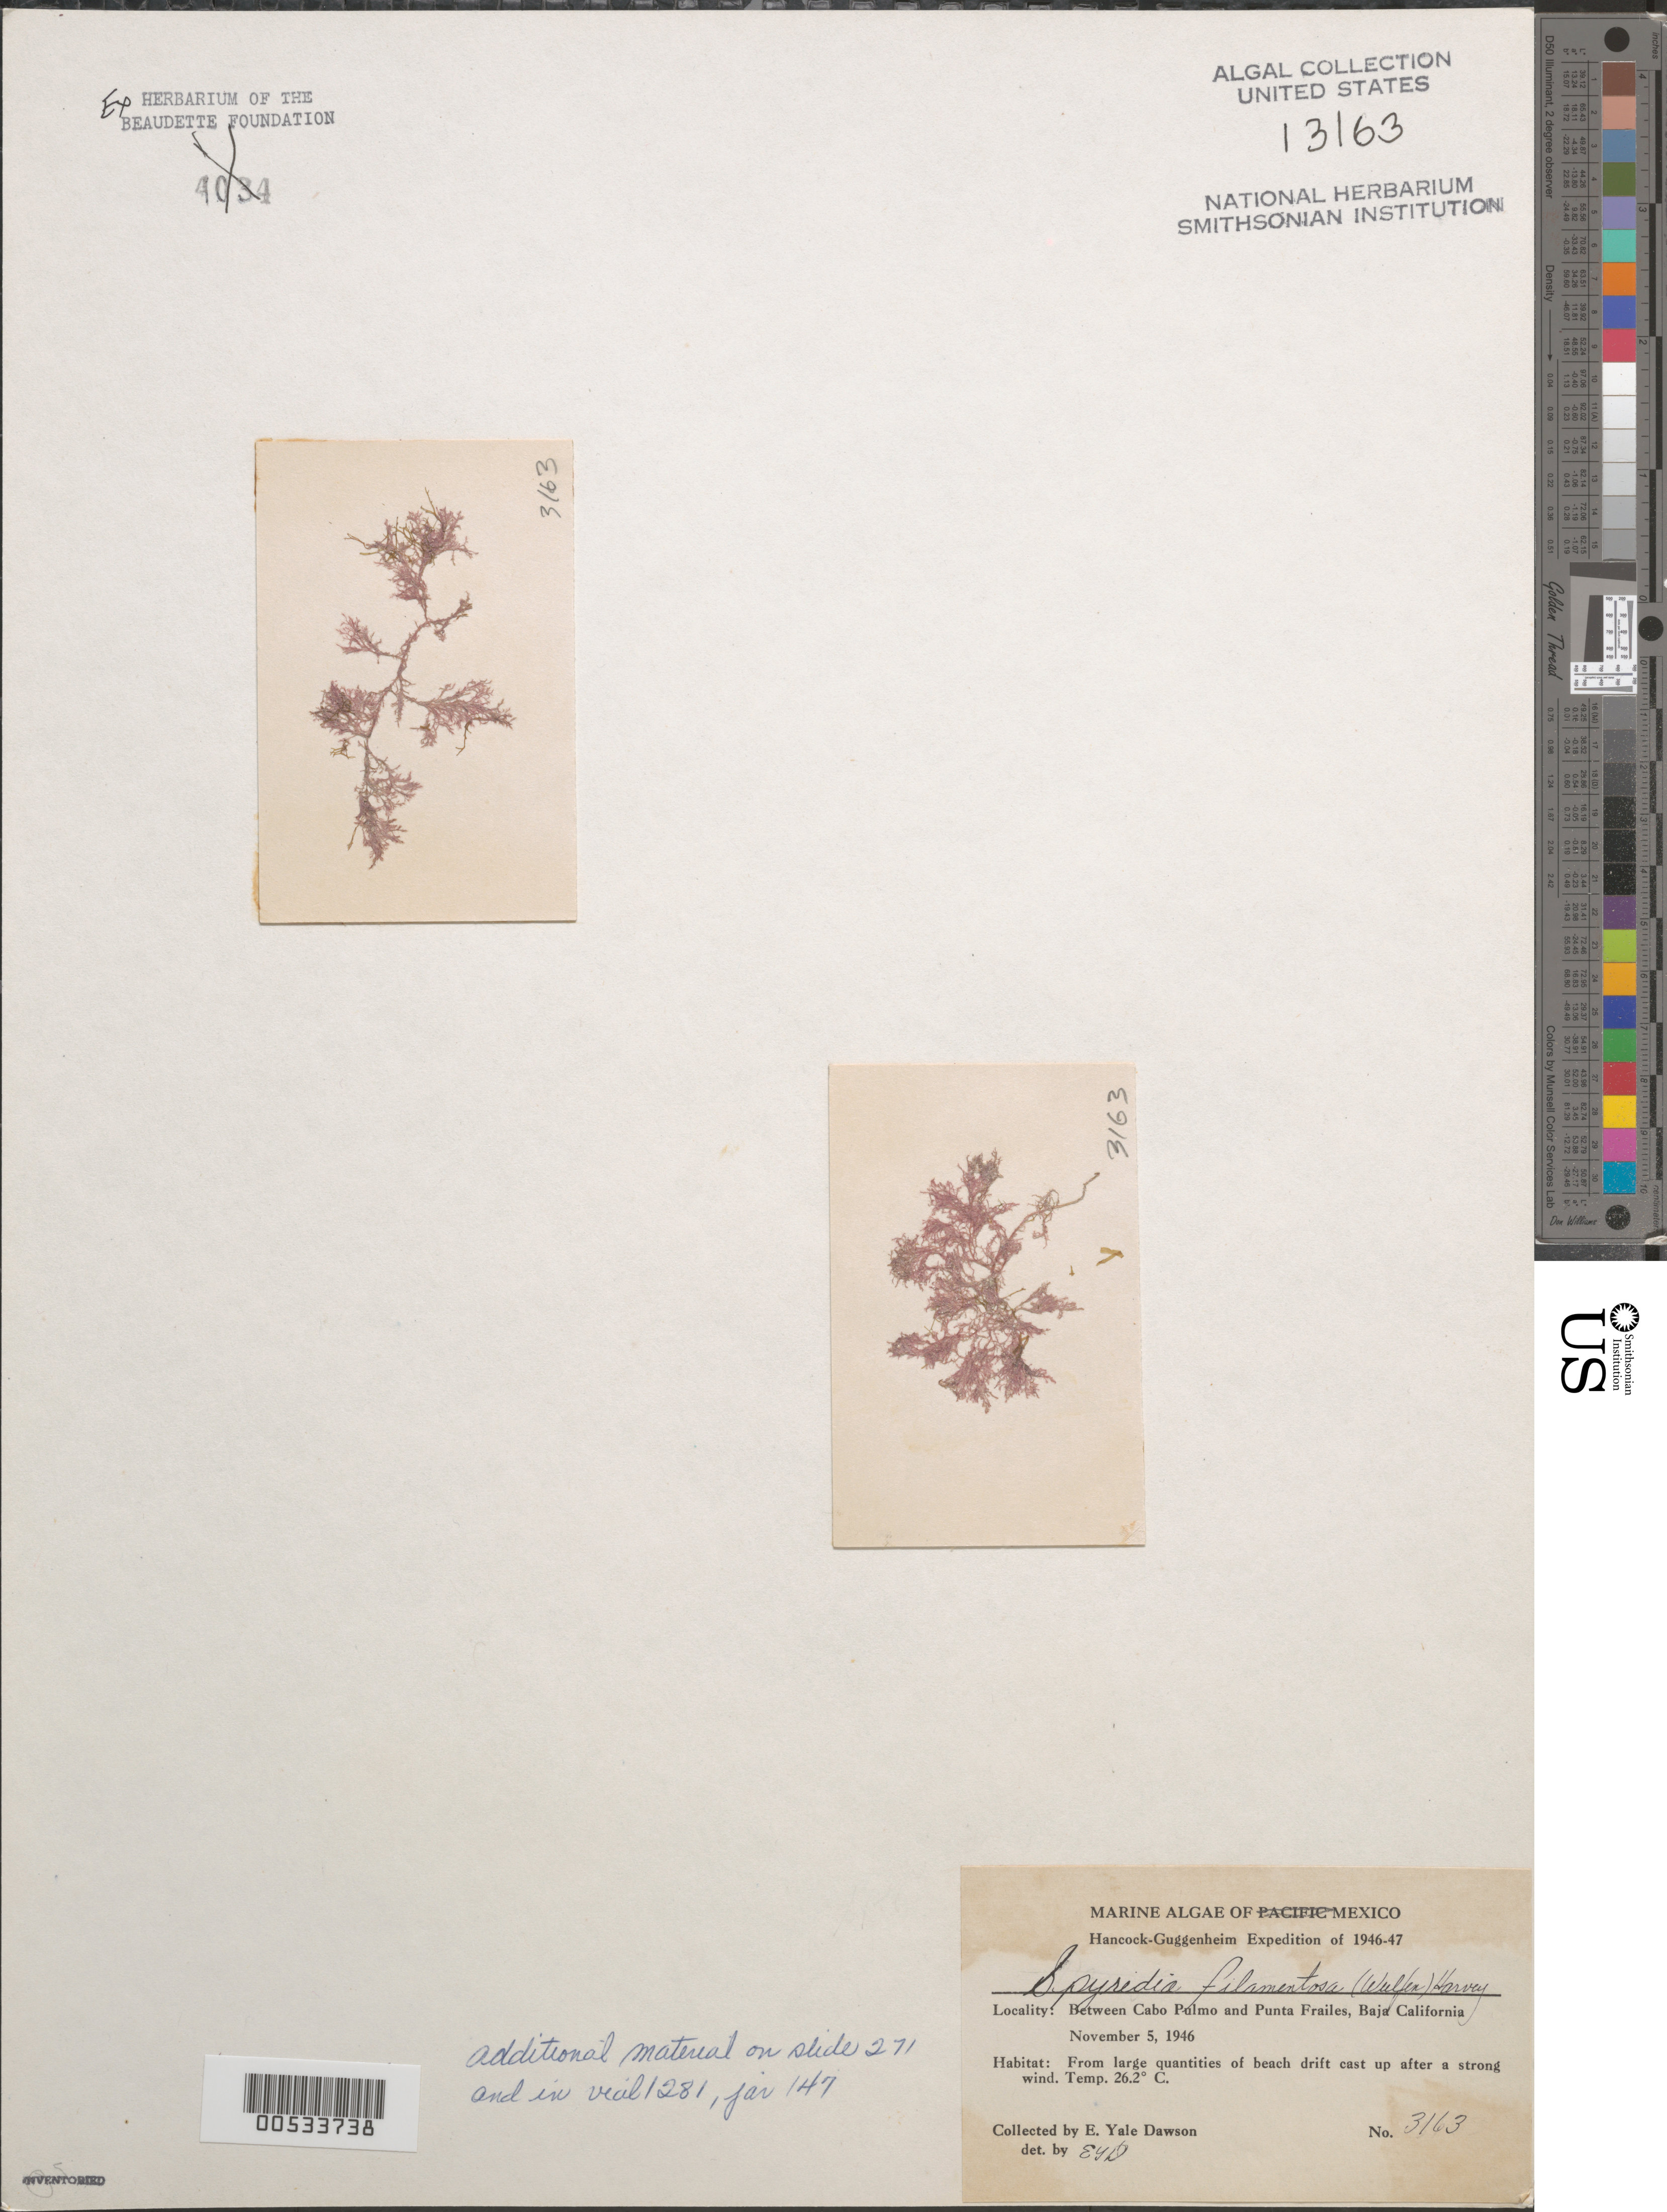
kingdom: Plantae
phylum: Rhodophyta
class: Florideophyceae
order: Ceramiales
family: Spyridiaceae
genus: Spyridia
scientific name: Spyridia filamentosa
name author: (Wulfen) Harv.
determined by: Dawson, E. Y.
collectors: E. Y. Dawson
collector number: EYD 3163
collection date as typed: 05 Nov 1946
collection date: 1946-11-05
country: Mexico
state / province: Baja California Sur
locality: Between Cabo Pulmo and Punta Frailes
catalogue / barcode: US 13163